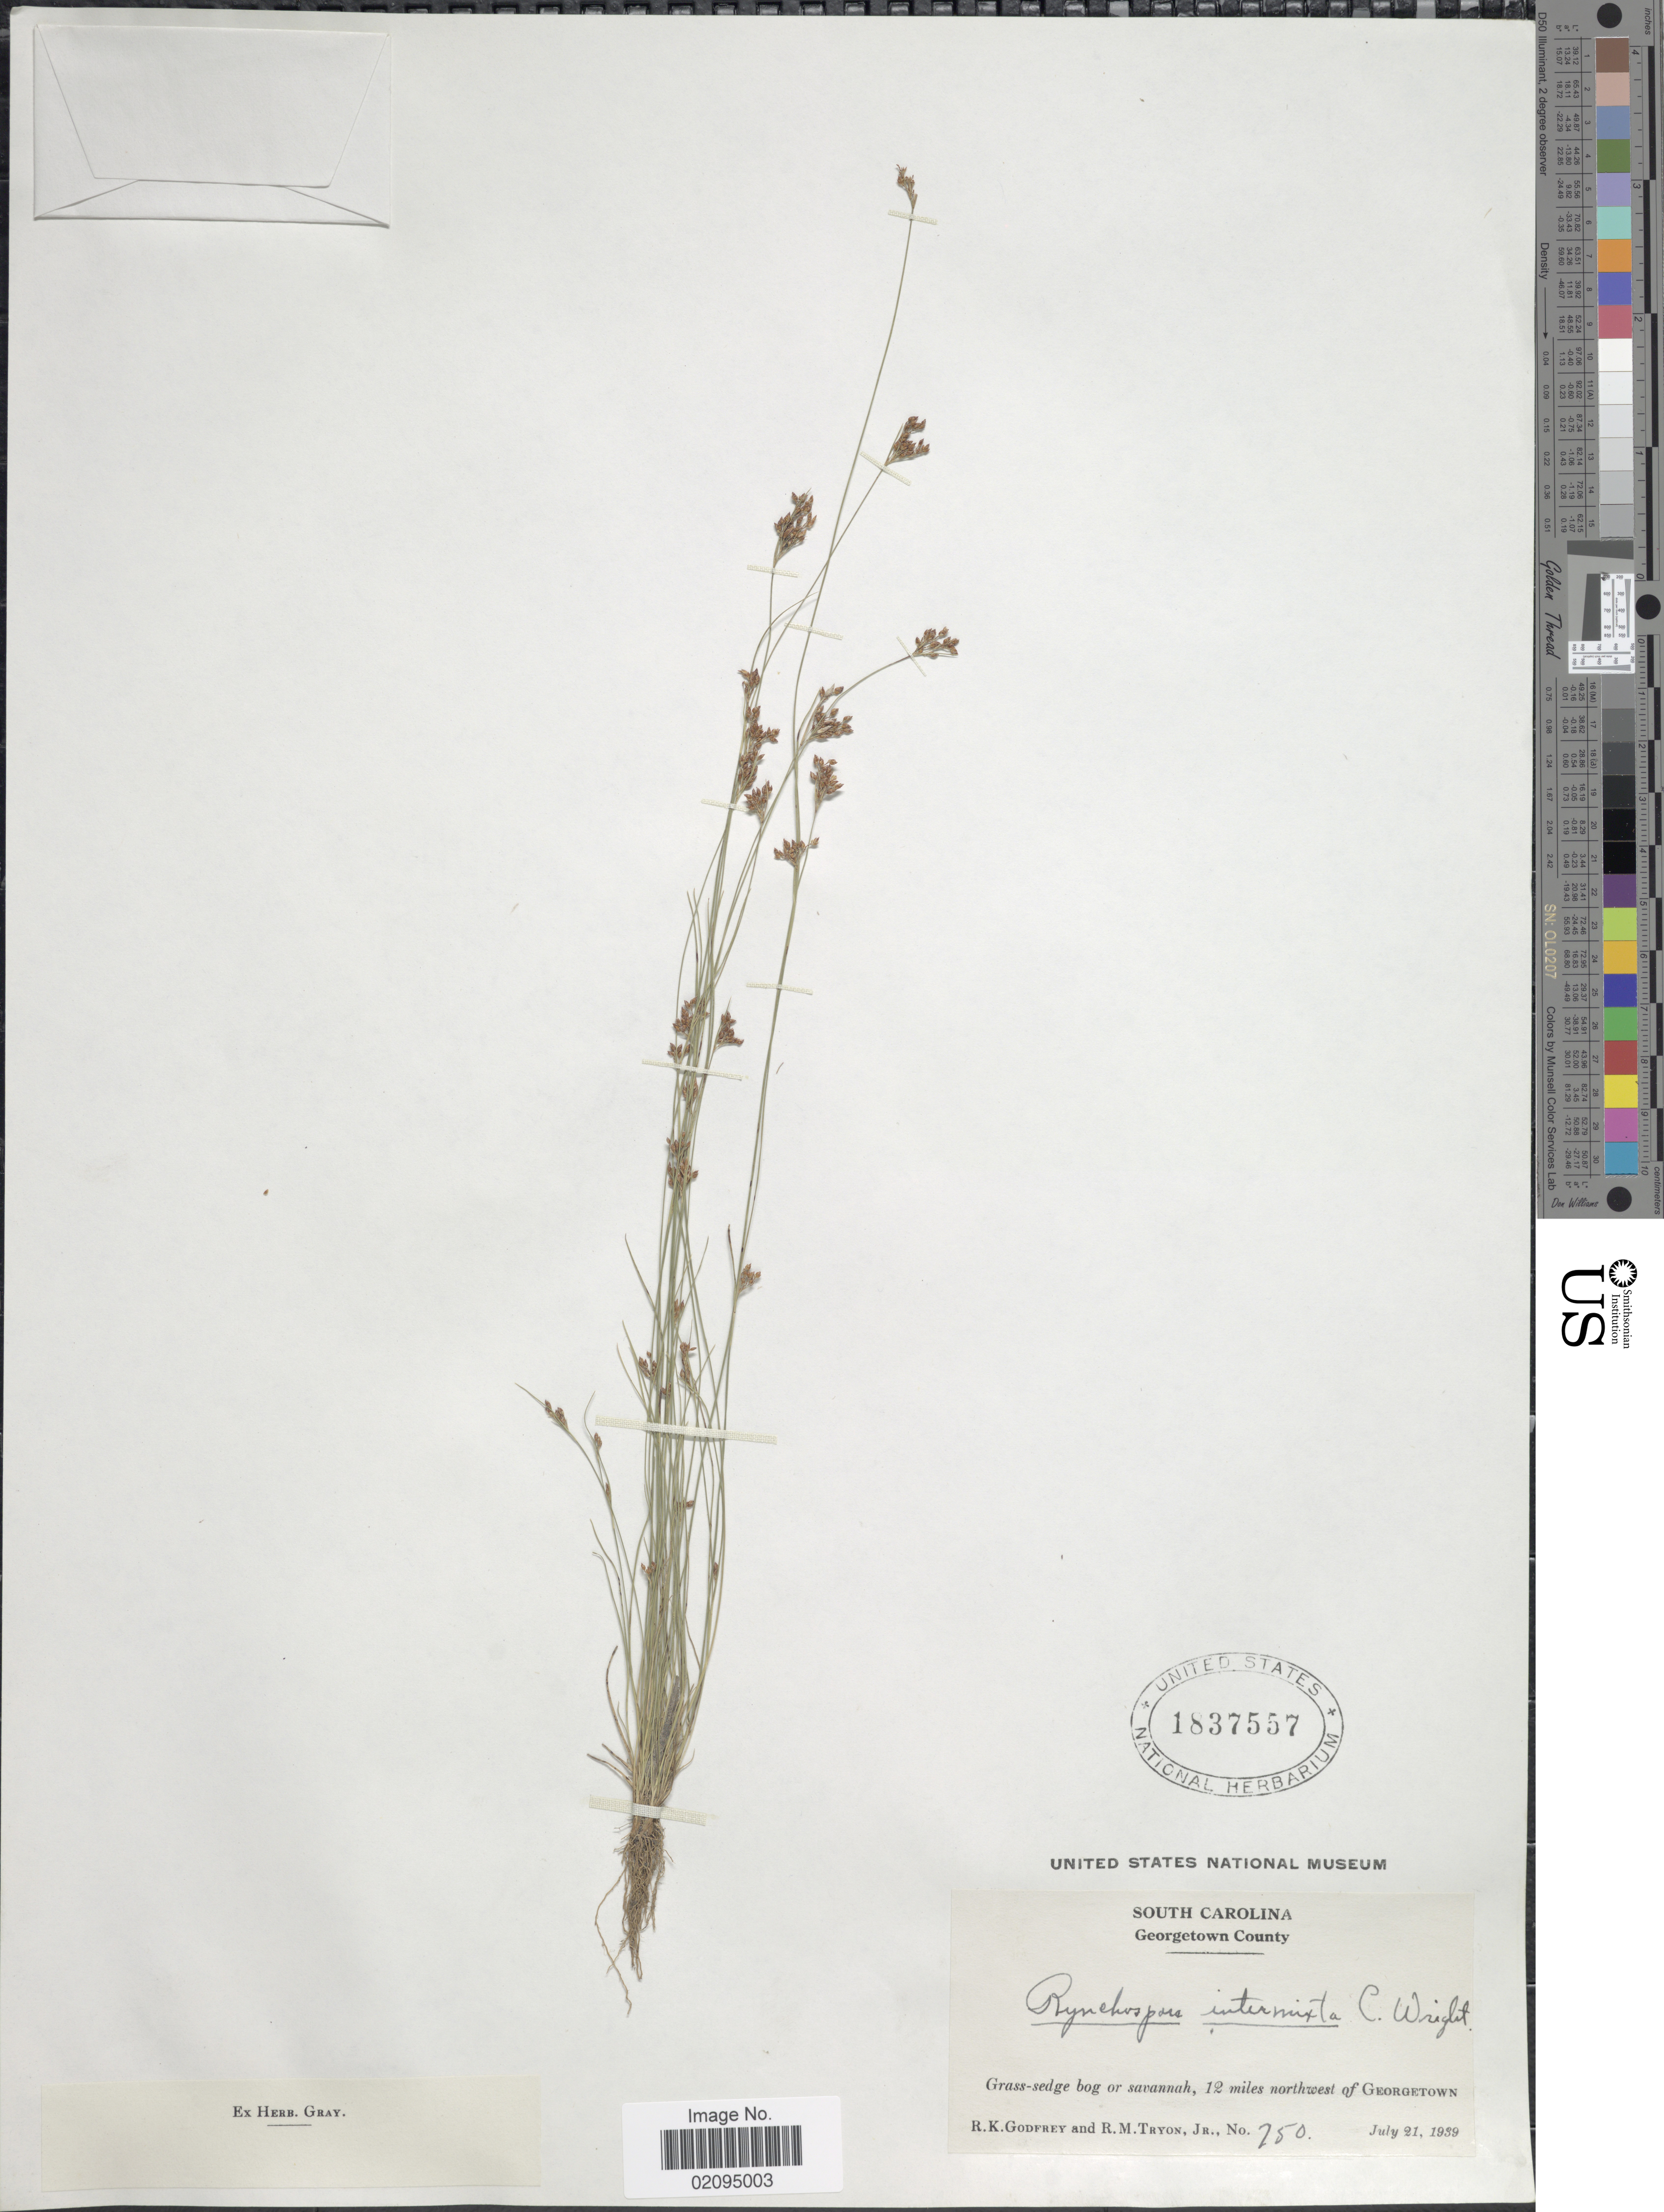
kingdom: Plantae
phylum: Tracheophyta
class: Liliopsida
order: Poales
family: Cyperaceae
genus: Rhynchospora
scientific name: Rhynchospora intermixta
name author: C. Wright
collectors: R. K. Godfrey & R. M. Tryon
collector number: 750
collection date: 1939-07-21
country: United States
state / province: South Carolina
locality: Georgetown County, 12 miles northwest of Georgetown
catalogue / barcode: US 1837557